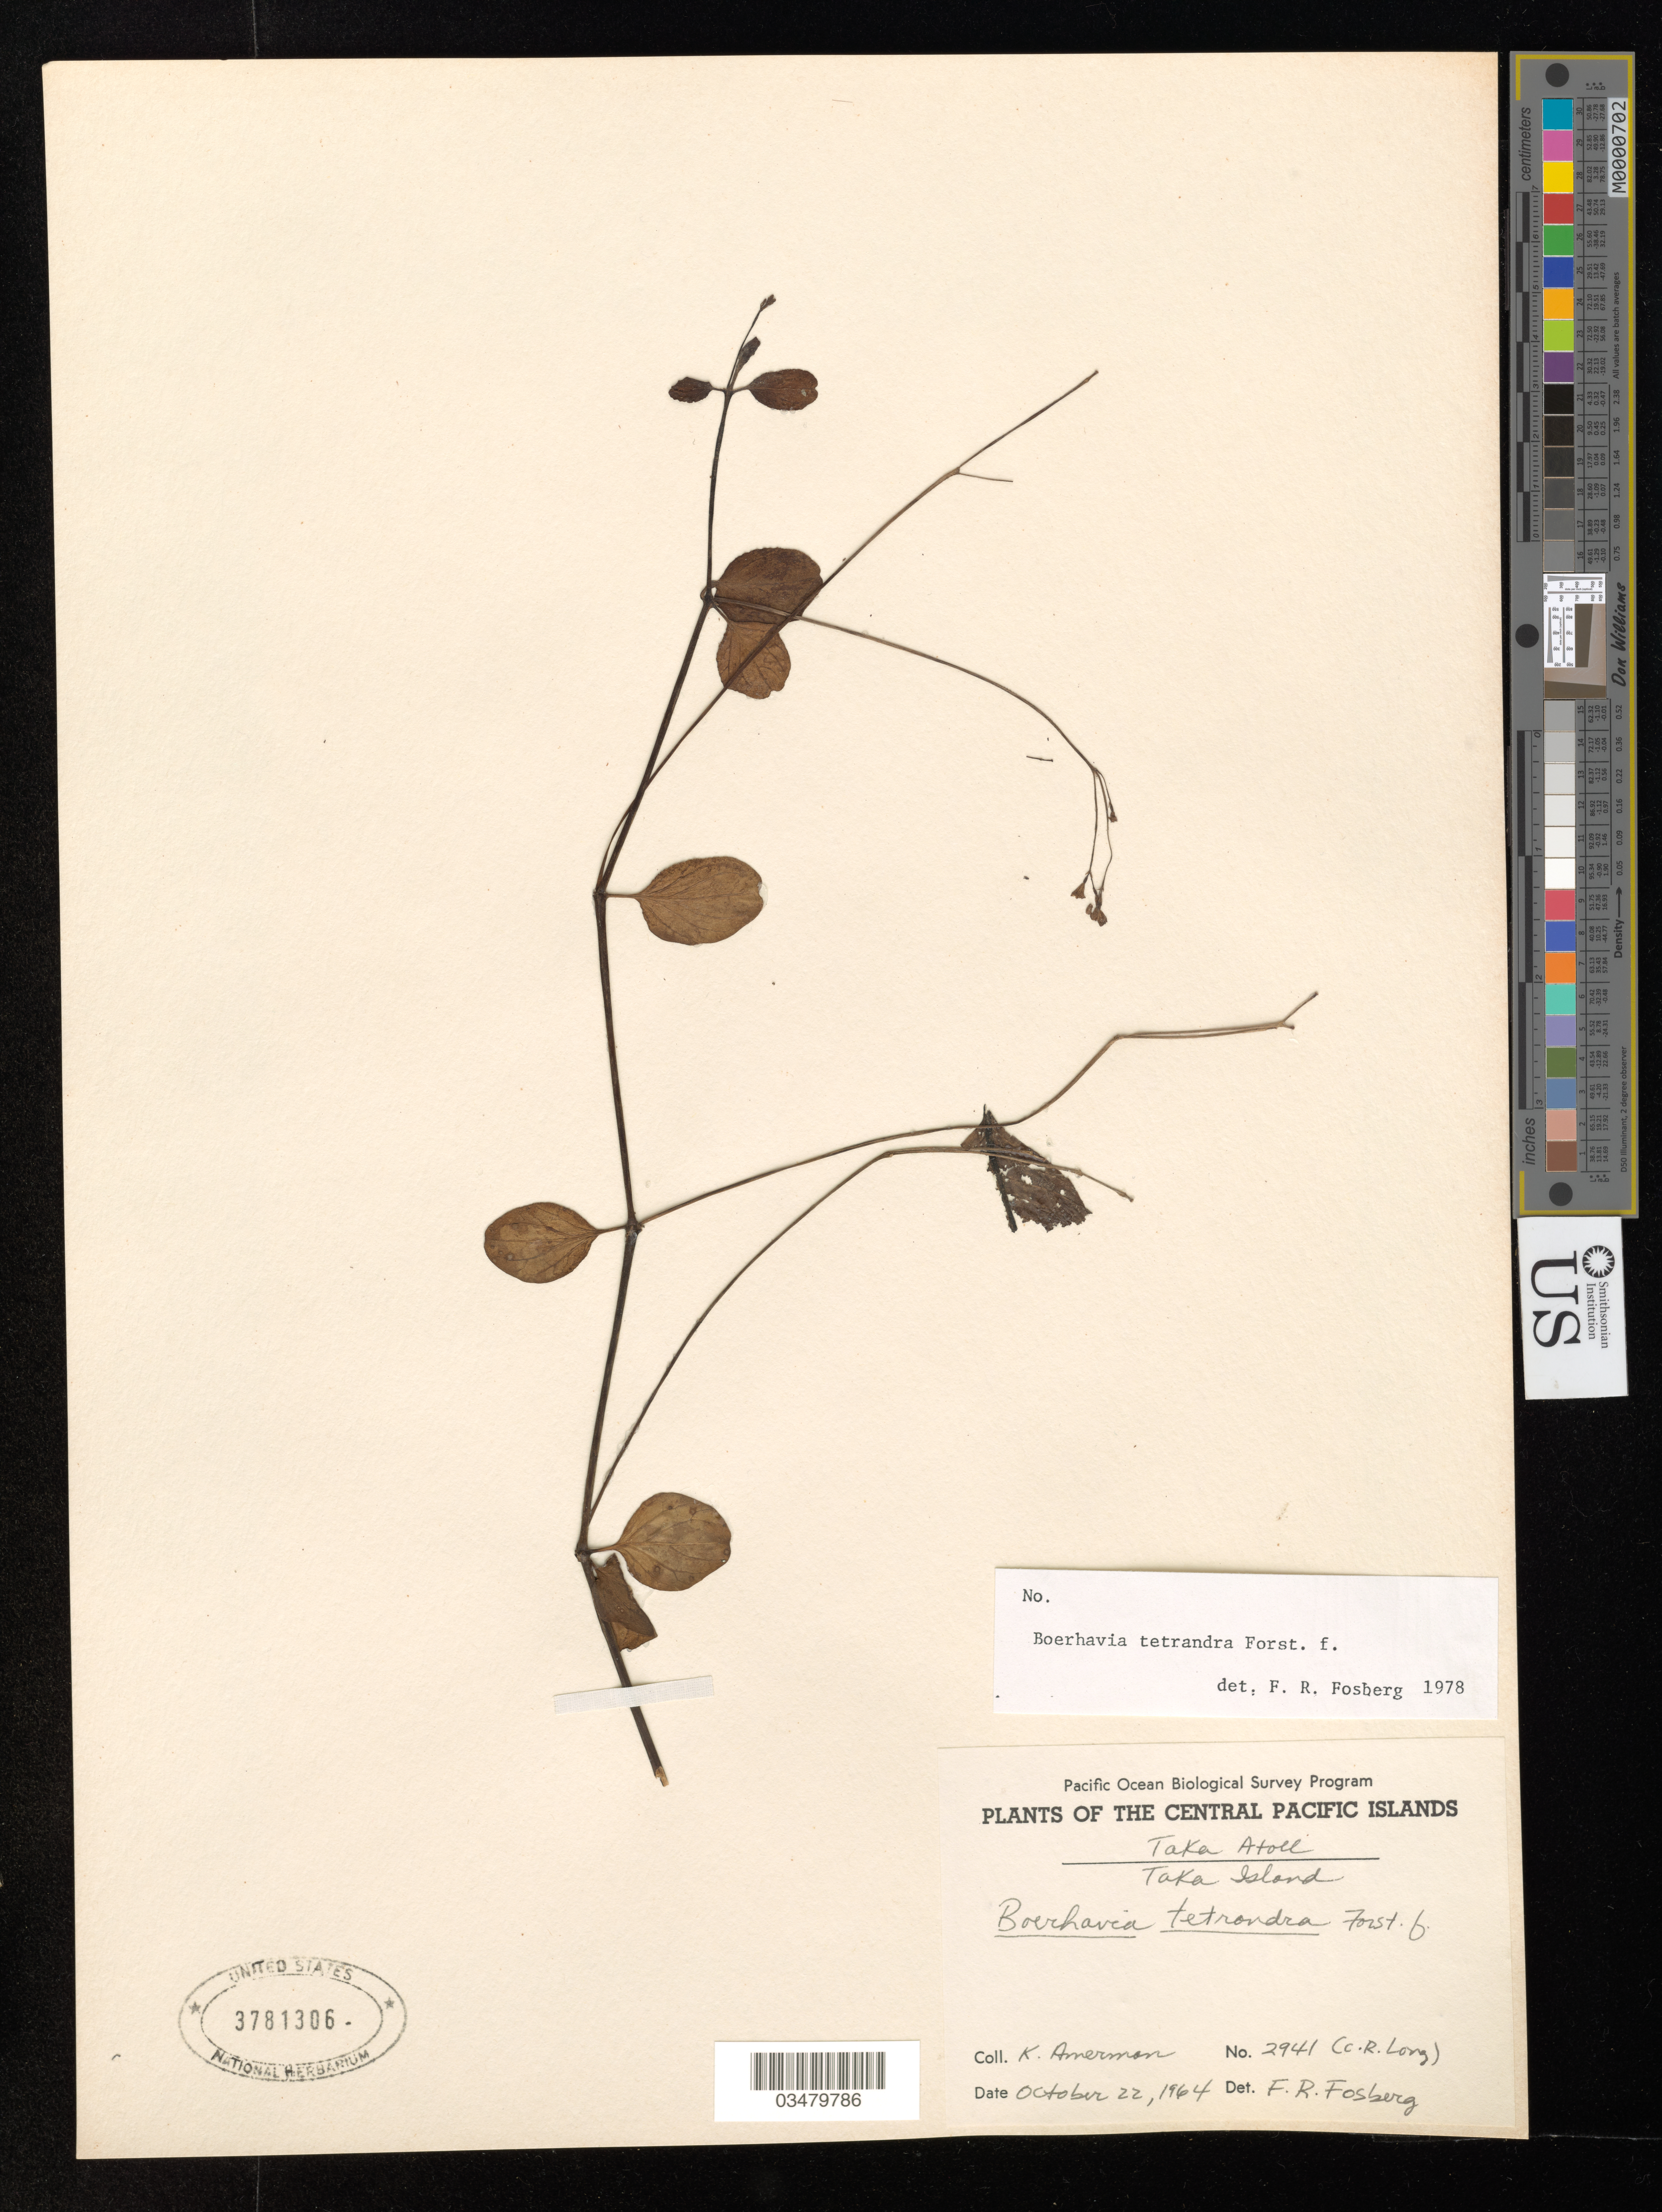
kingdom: Plantae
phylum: Tracheophyta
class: Magnoliopsida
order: Caryophyllales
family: Nyctaginaceae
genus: Boerhavia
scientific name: Boerhavia tetrandra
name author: G. Forst.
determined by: Fosberg, F. R.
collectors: K. Amerman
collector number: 2941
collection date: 1964-10-22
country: Marshall Islands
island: Taka Atoll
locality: Taka Atoll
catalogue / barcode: US 3781306